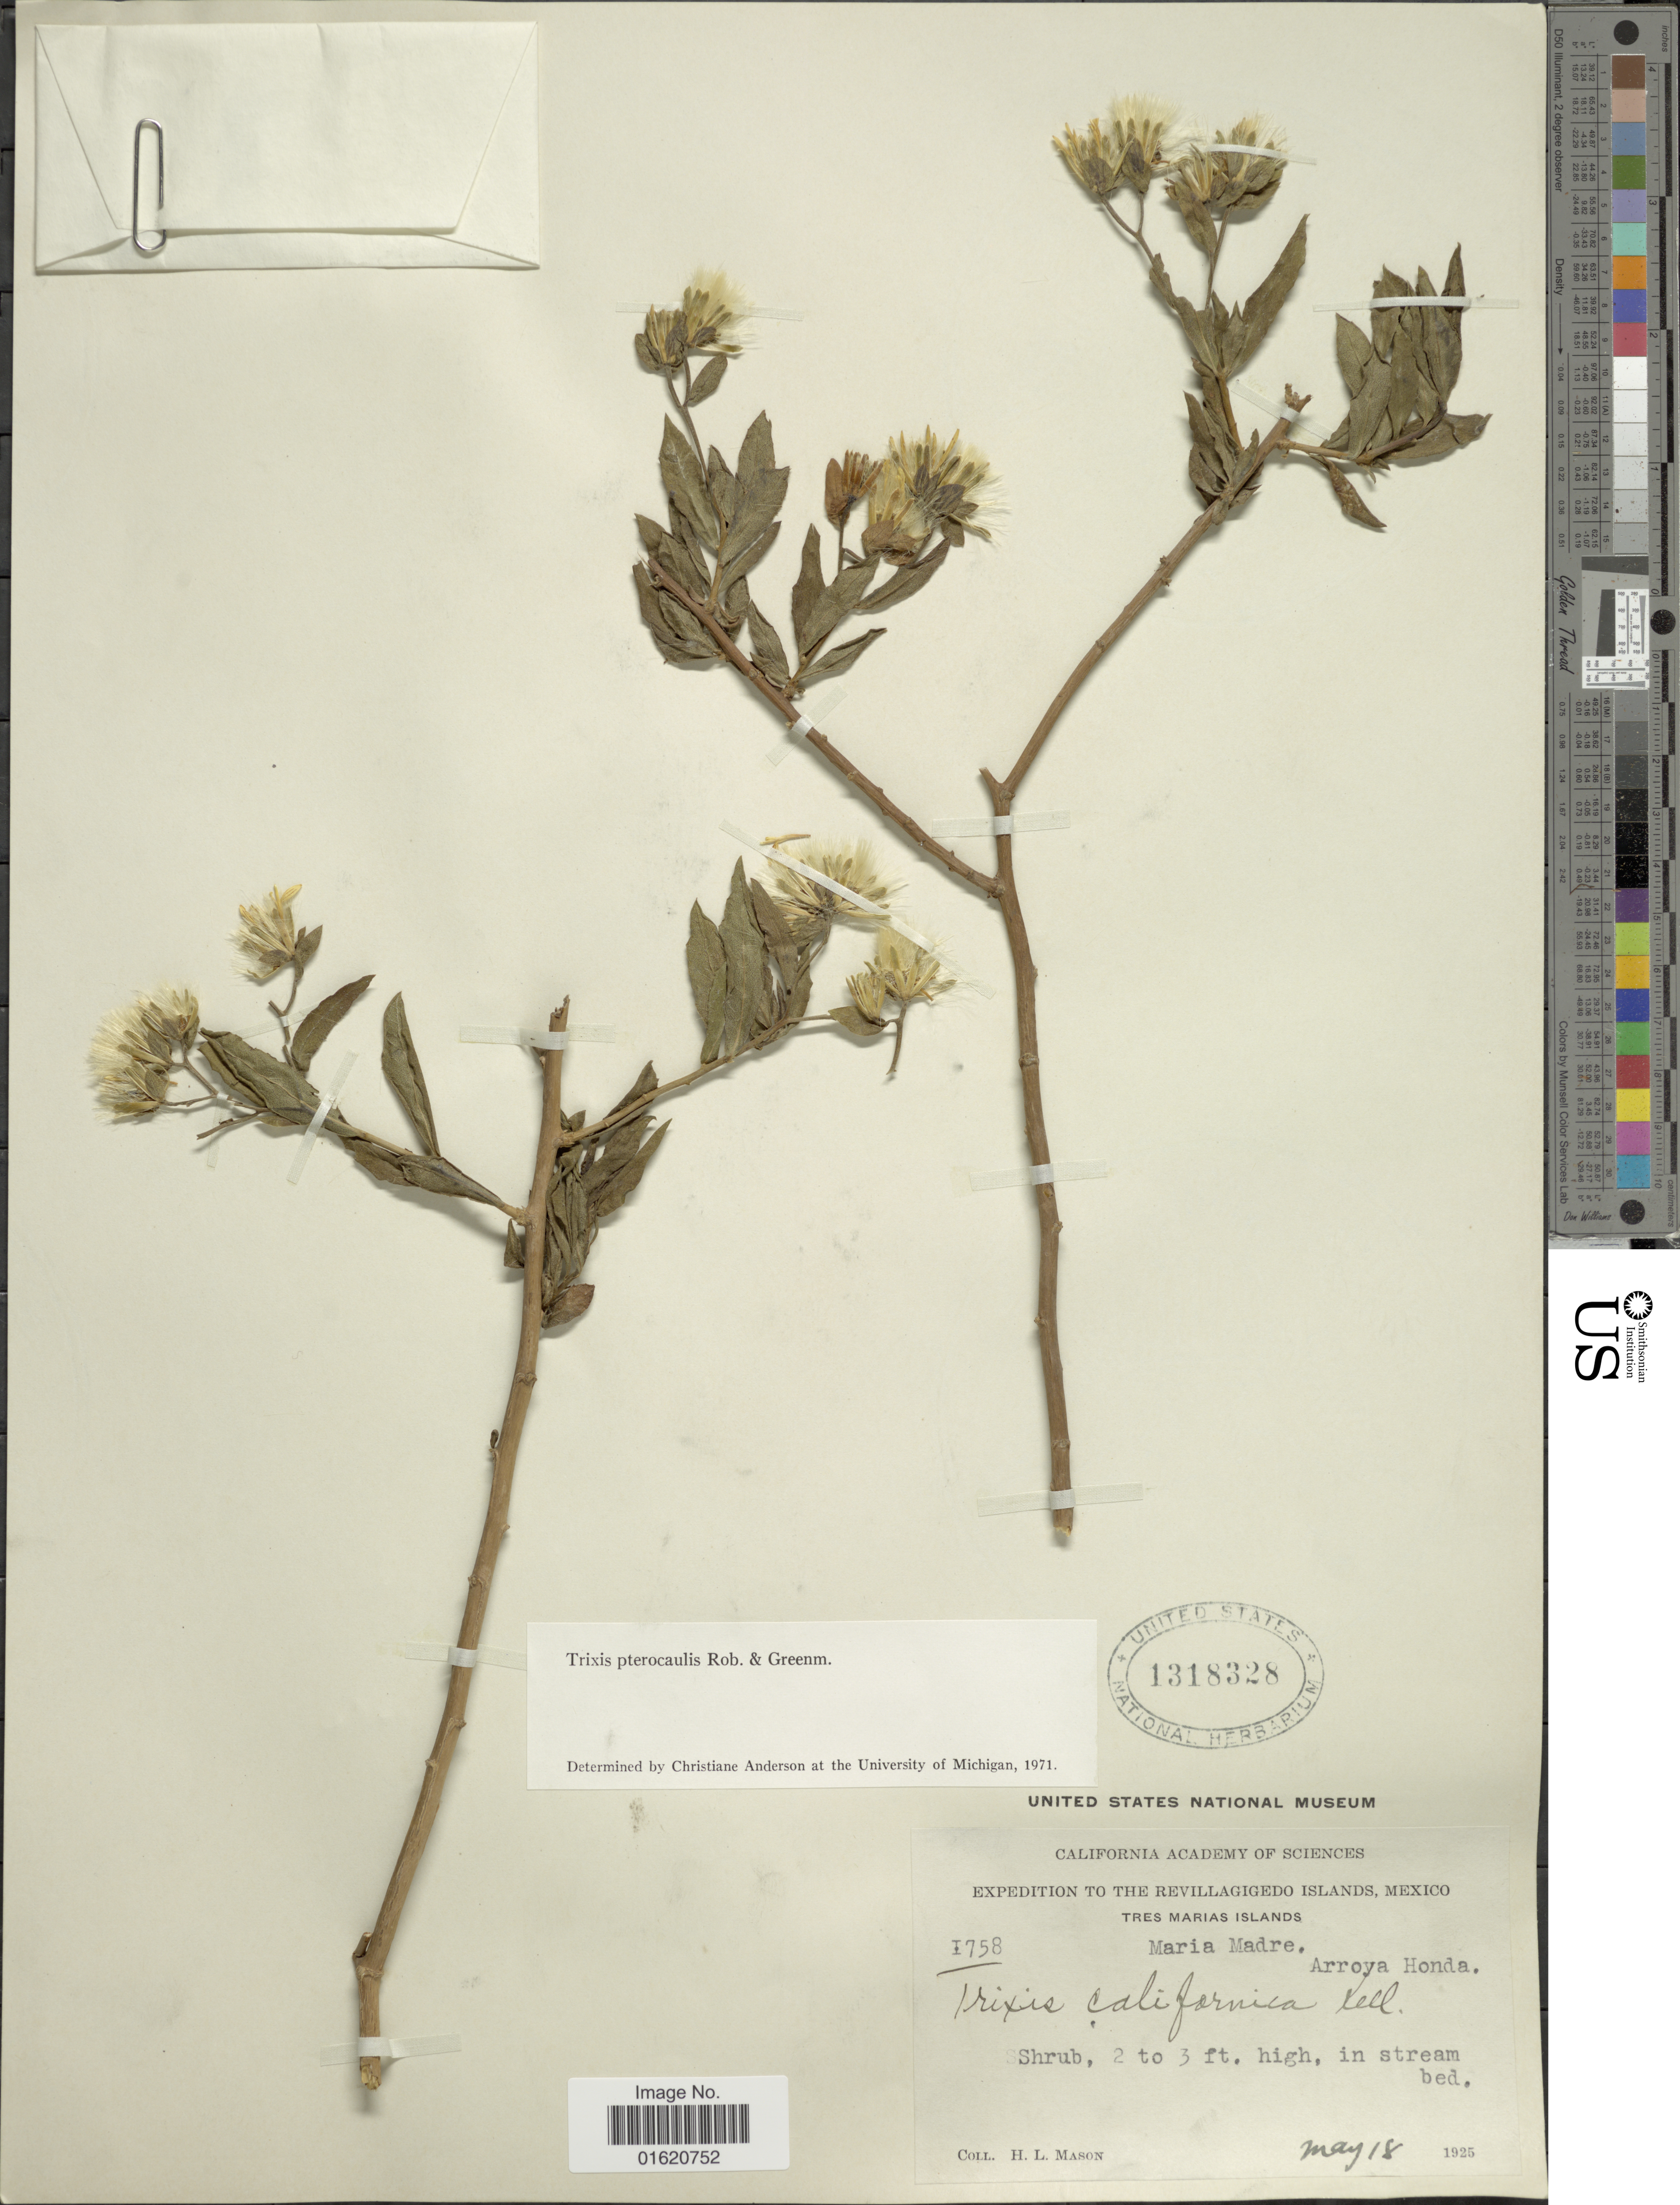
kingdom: Plantae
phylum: Tracheophyta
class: Magnoliopsida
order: Asterales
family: Asteraceae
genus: Trixis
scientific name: Trixis pterocaulis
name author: B.L. Rob. & Greenm.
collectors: H. L. Mason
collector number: I758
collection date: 1925-05-18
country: Mexico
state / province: Nayarit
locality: Revillagigedo Islands, Tres Marias Islands, Maria Madre, Arroya Honda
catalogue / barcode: US 1318328